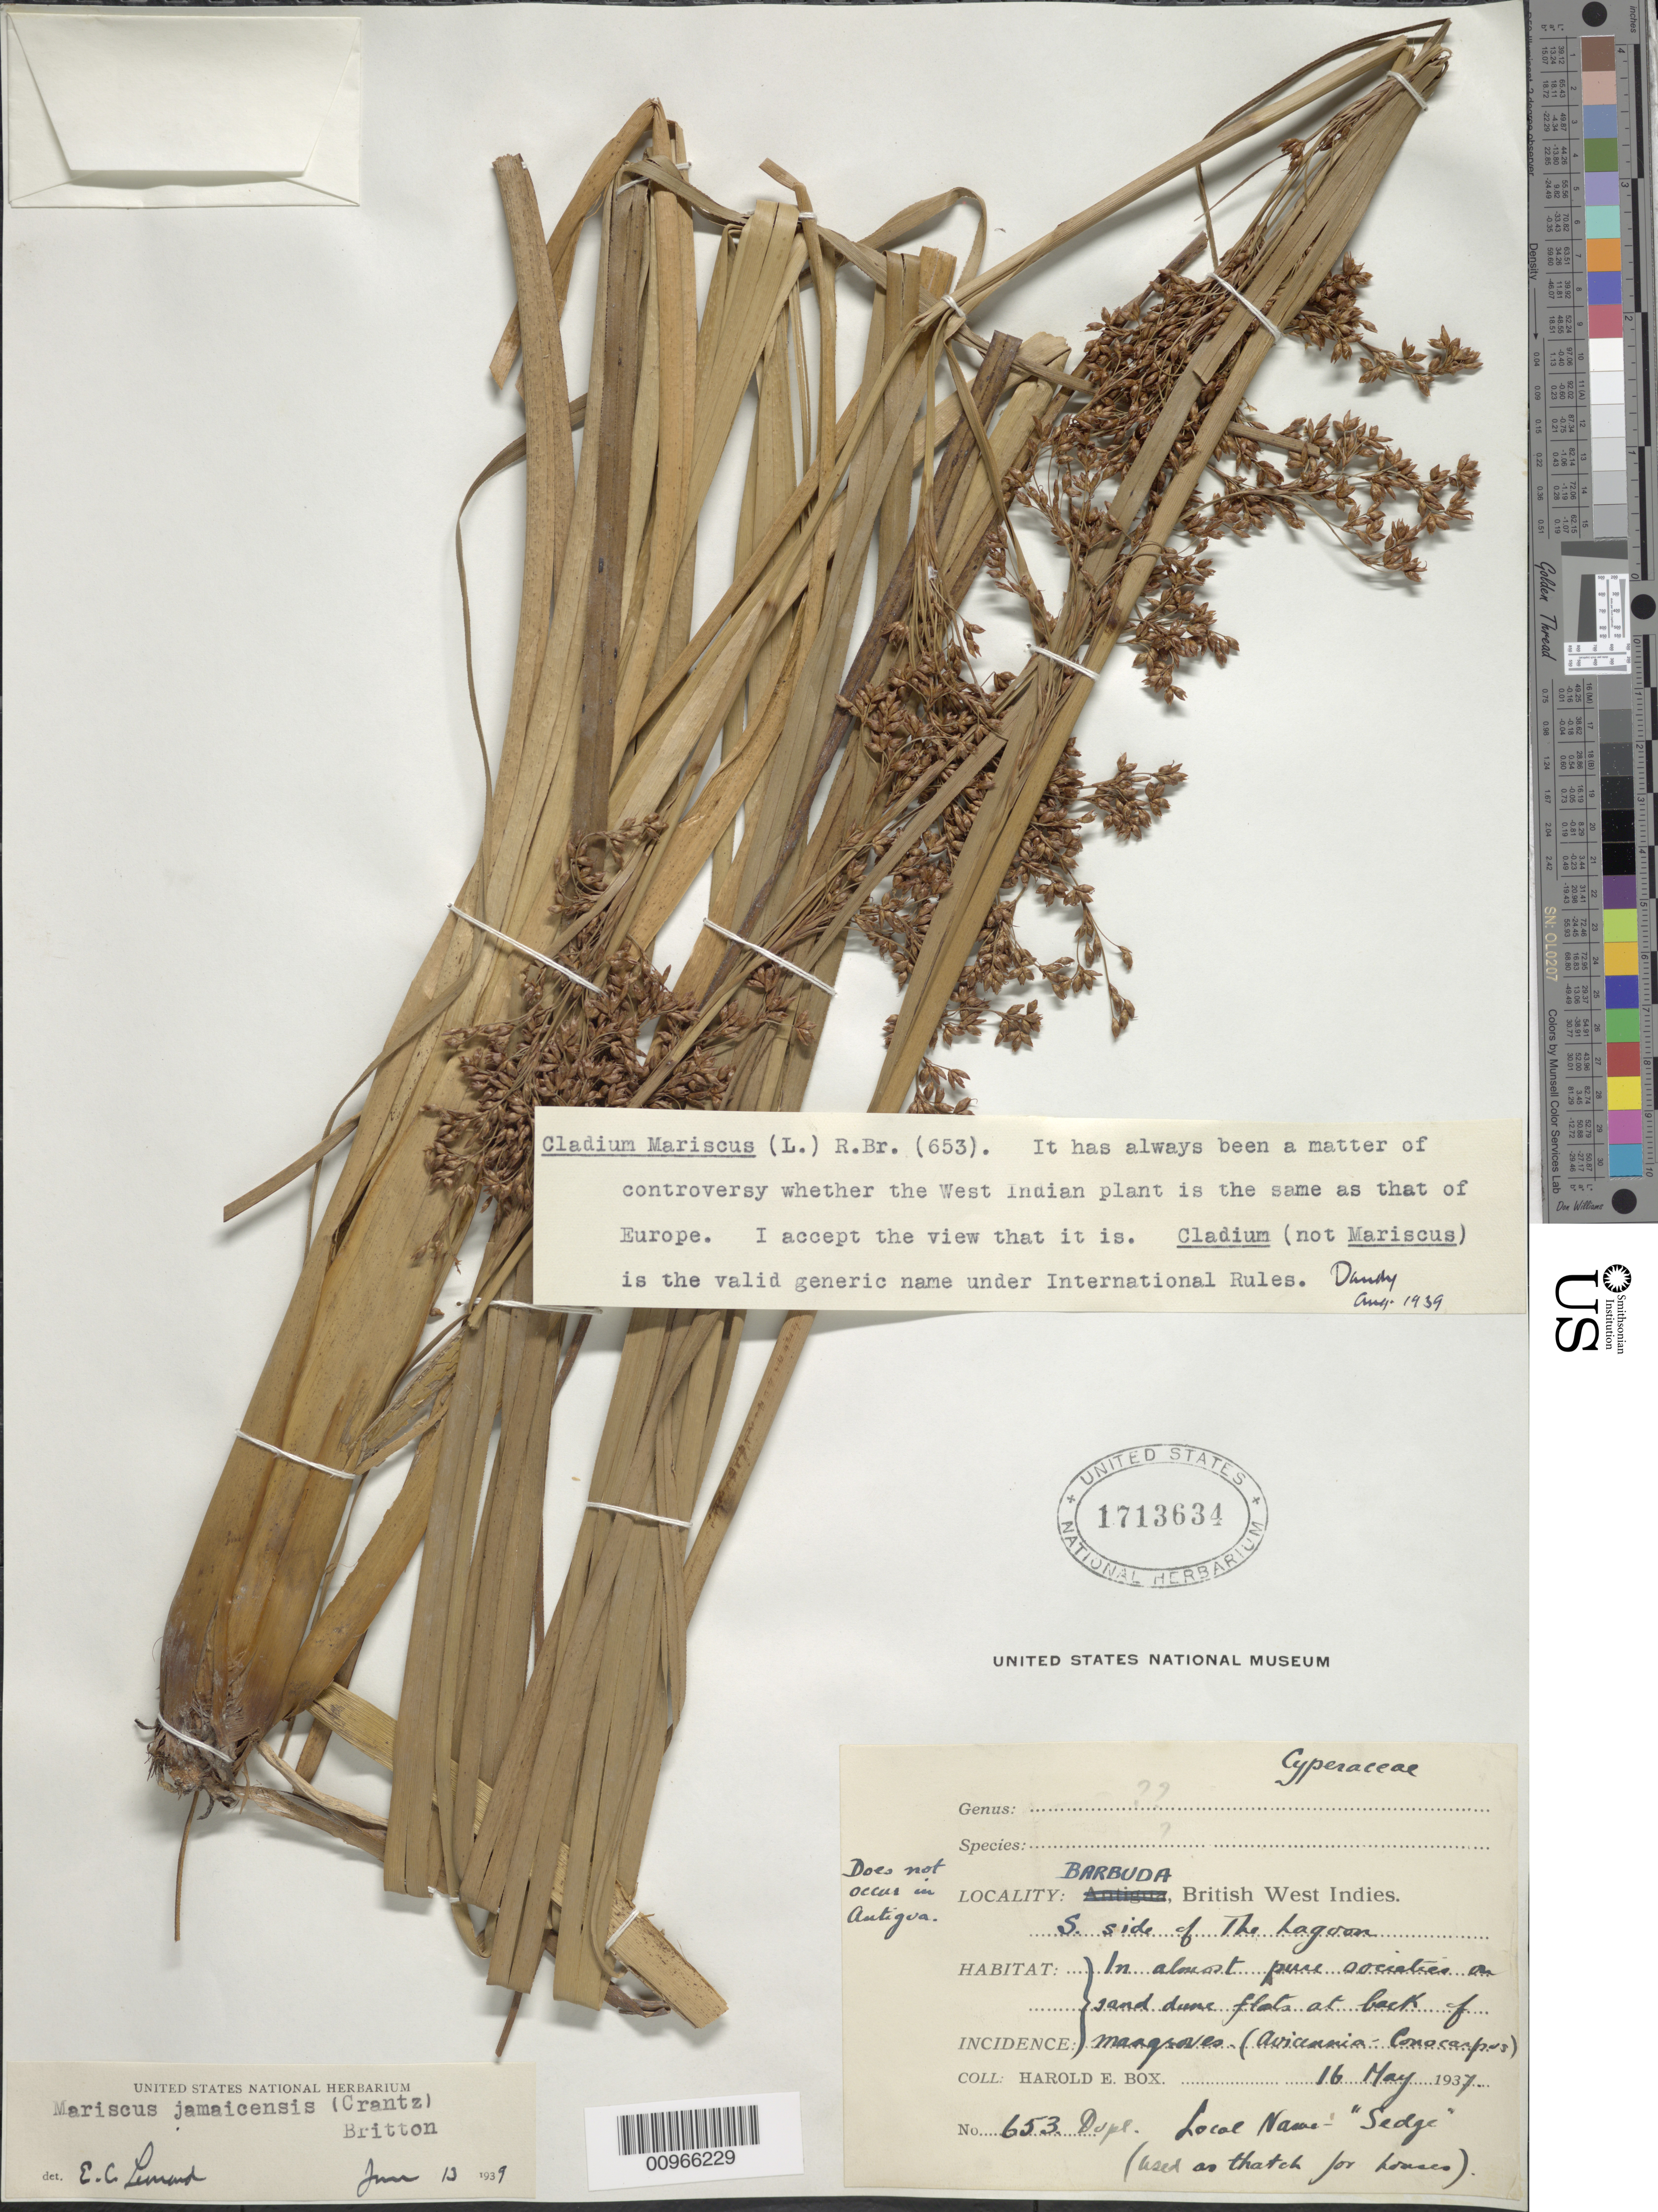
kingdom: Plantae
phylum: Tracheophyta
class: Liliopsida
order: Poales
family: Cyperaceae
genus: Cladium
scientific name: Cladium jamaicense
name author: Crantz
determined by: Leonard, Emery C., (US)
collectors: H. E. Box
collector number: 653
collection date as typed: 16 May 1937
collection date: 1937-05-16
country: Antigua and Barbuda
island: Barbuda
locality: South side of The Lagoon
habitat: In almost pure societies on sand flats at back of mangroves (Avicennica-Conocarpus)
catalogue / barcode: US 1713634